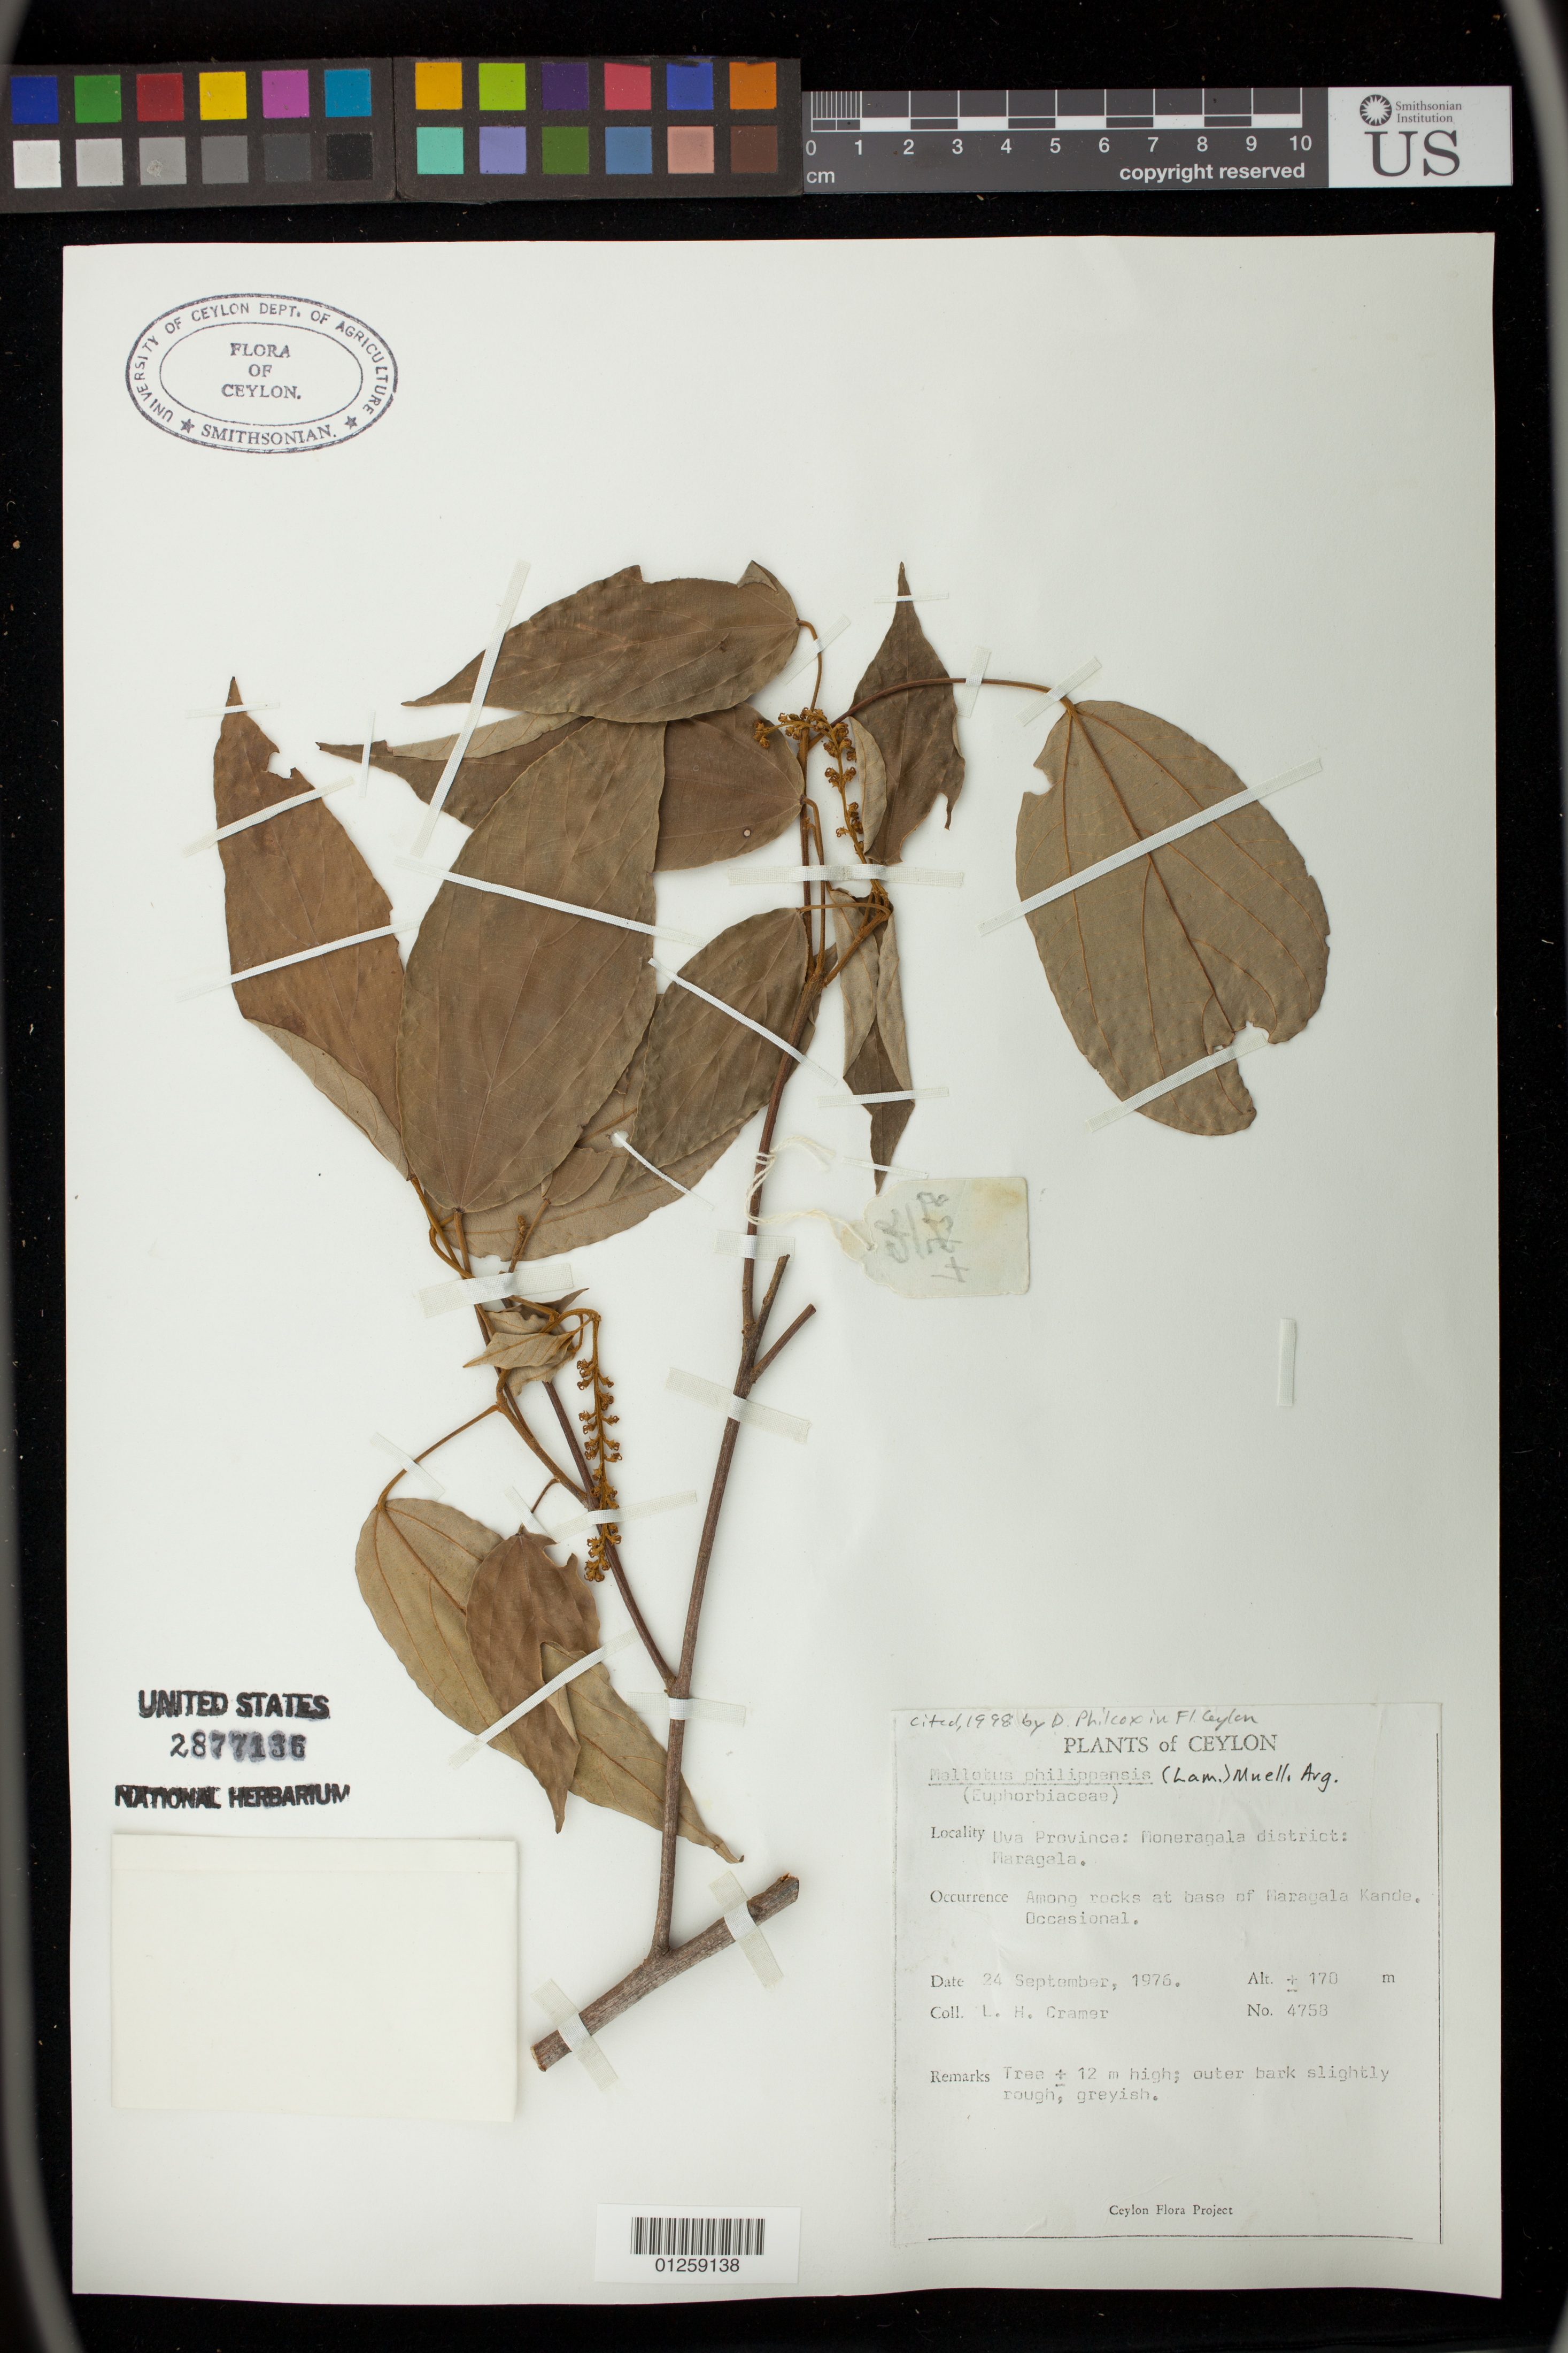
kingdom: Plantae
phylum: Tracheophyta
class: Magnoliopsida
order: Malpighiales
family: Euphorbiaceae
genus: Mallotus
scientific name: Mallotus philippensis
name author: (Lam.) Müll. Arg.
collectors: L. H. Cramer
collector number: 4758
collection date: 1976-09-24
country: Sri Lanka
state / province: Uva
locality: Moneragala District: Maragala.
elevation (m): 170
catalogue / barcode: US 2877136